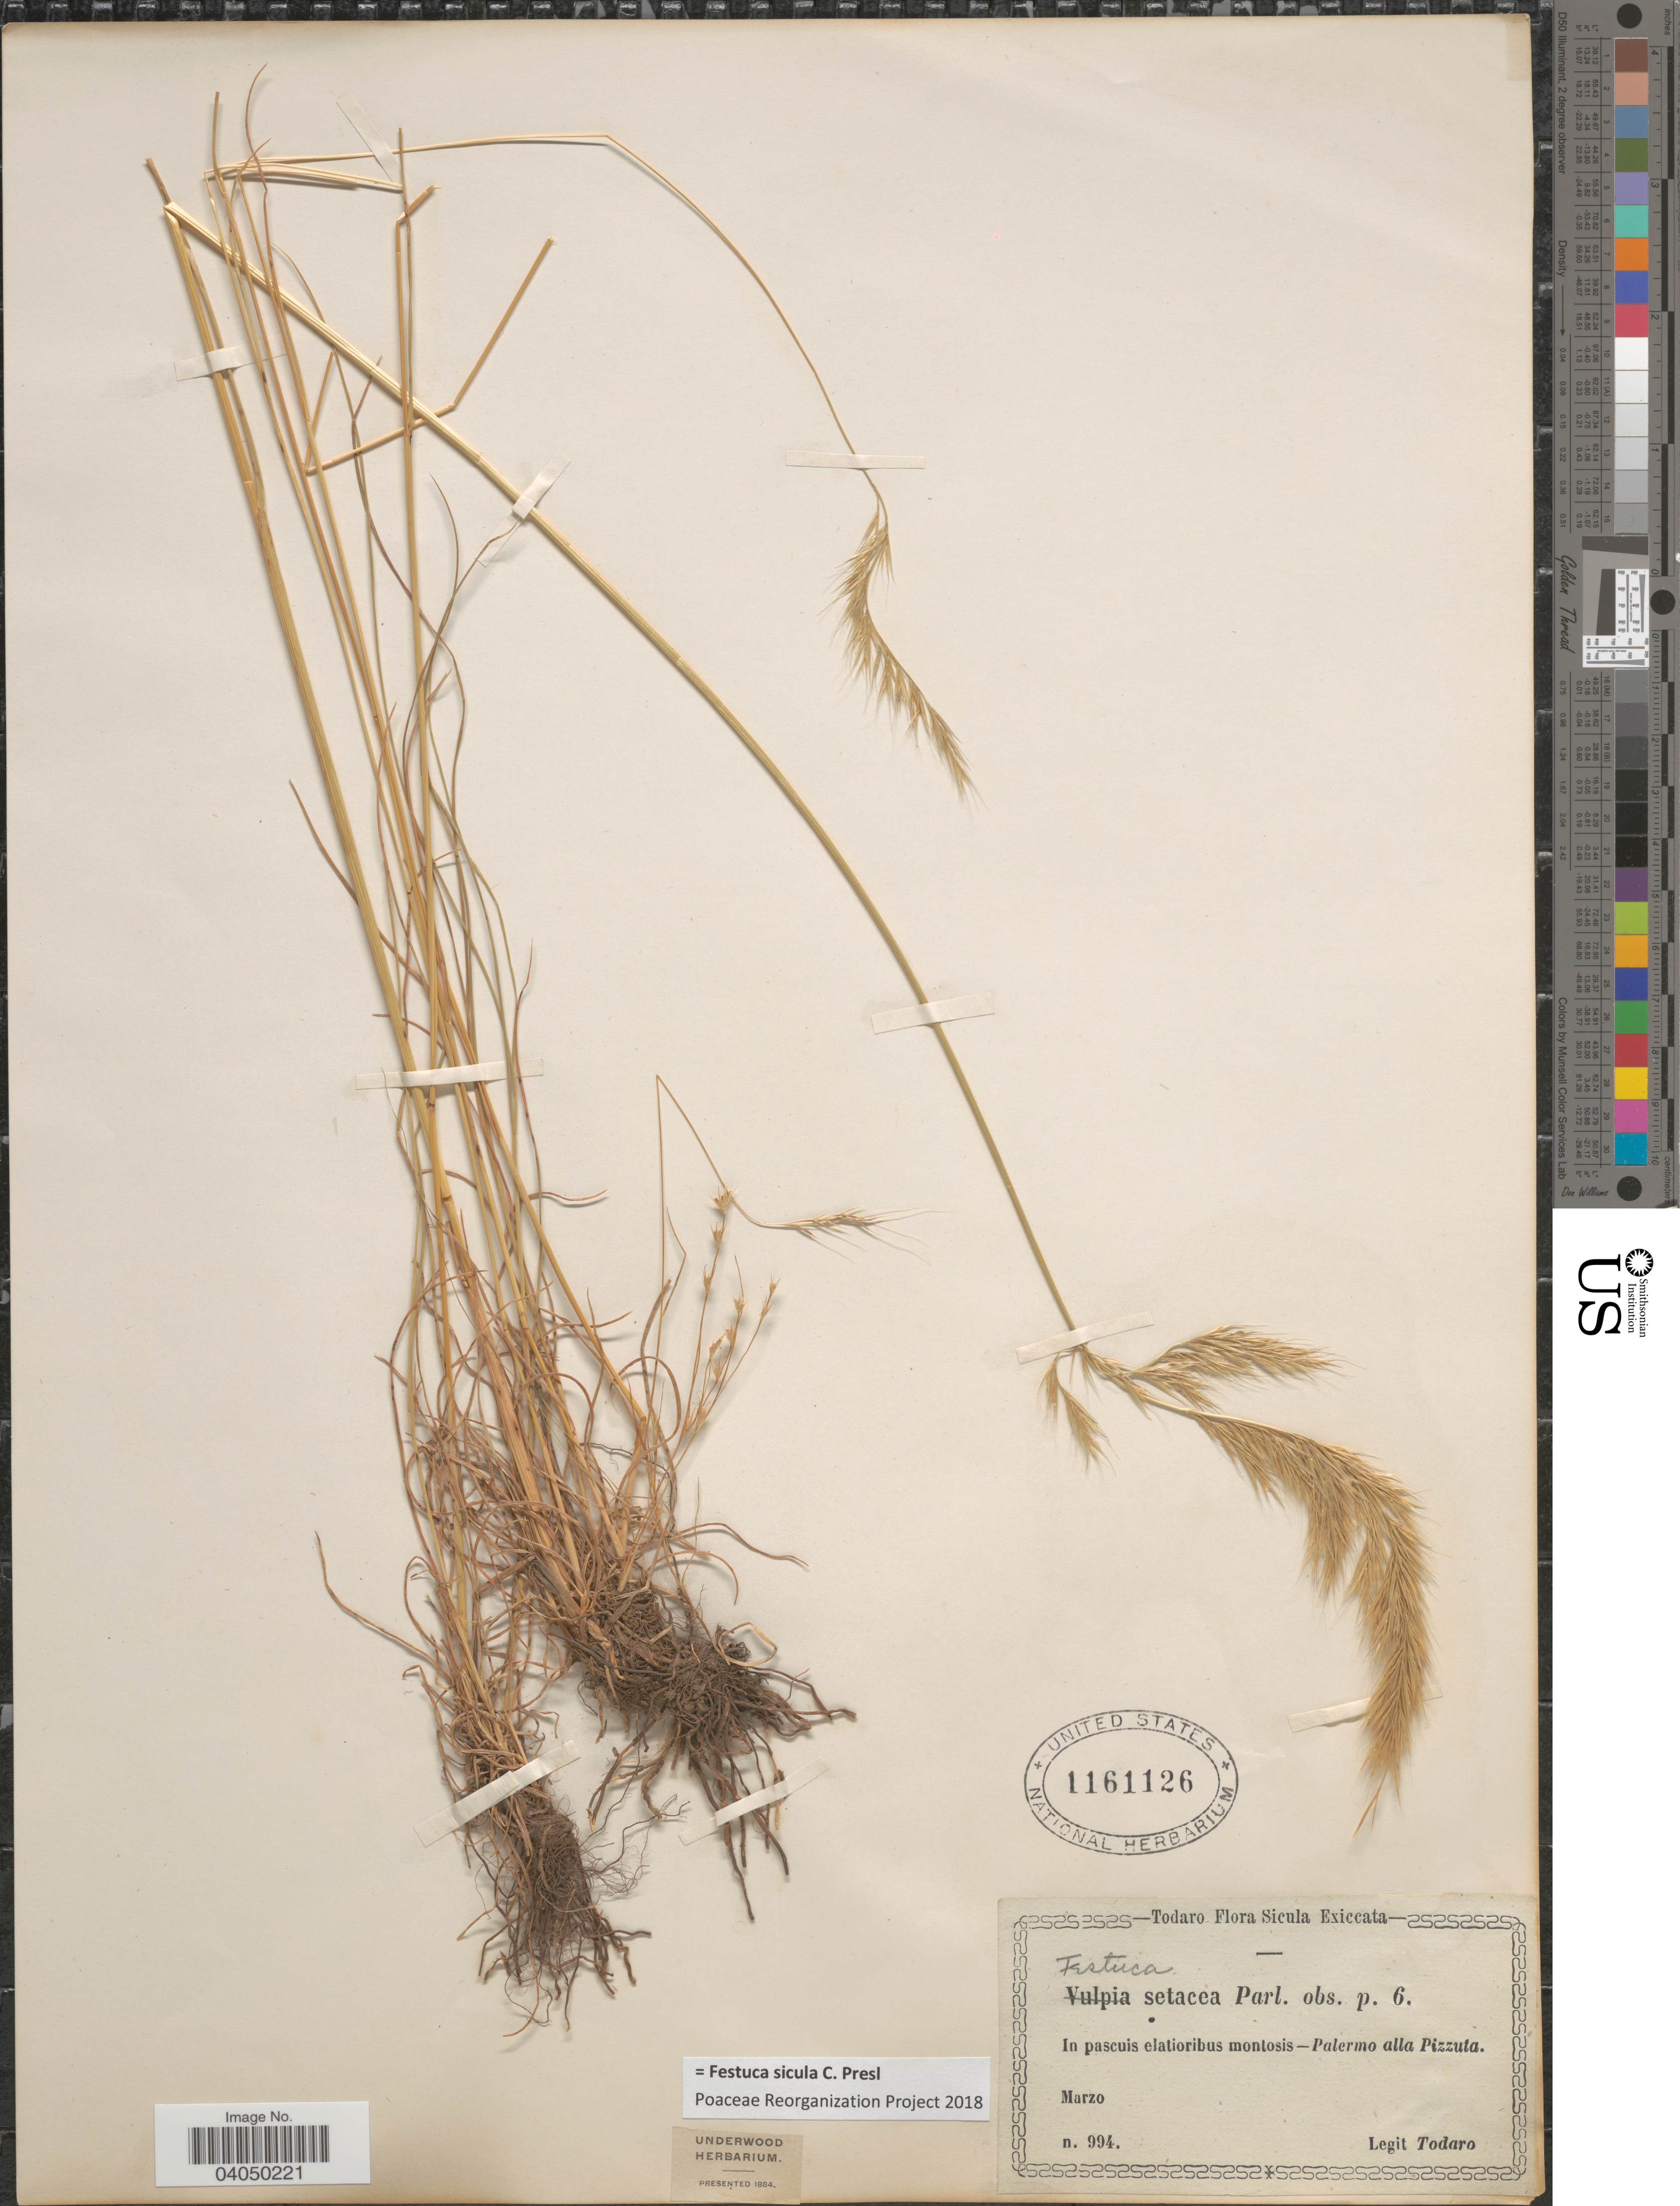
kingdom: Plantae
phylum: Tracheophyta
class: Liliopsida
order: Poales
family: Poaceae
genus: Festuca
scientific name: Festuca sicula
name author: C. Presl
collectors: Todaro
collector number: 994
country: Italy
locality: Sicula. In pascuis elatioribus montosis - Palermo alla Pizzuta.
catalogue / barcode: US 1161126